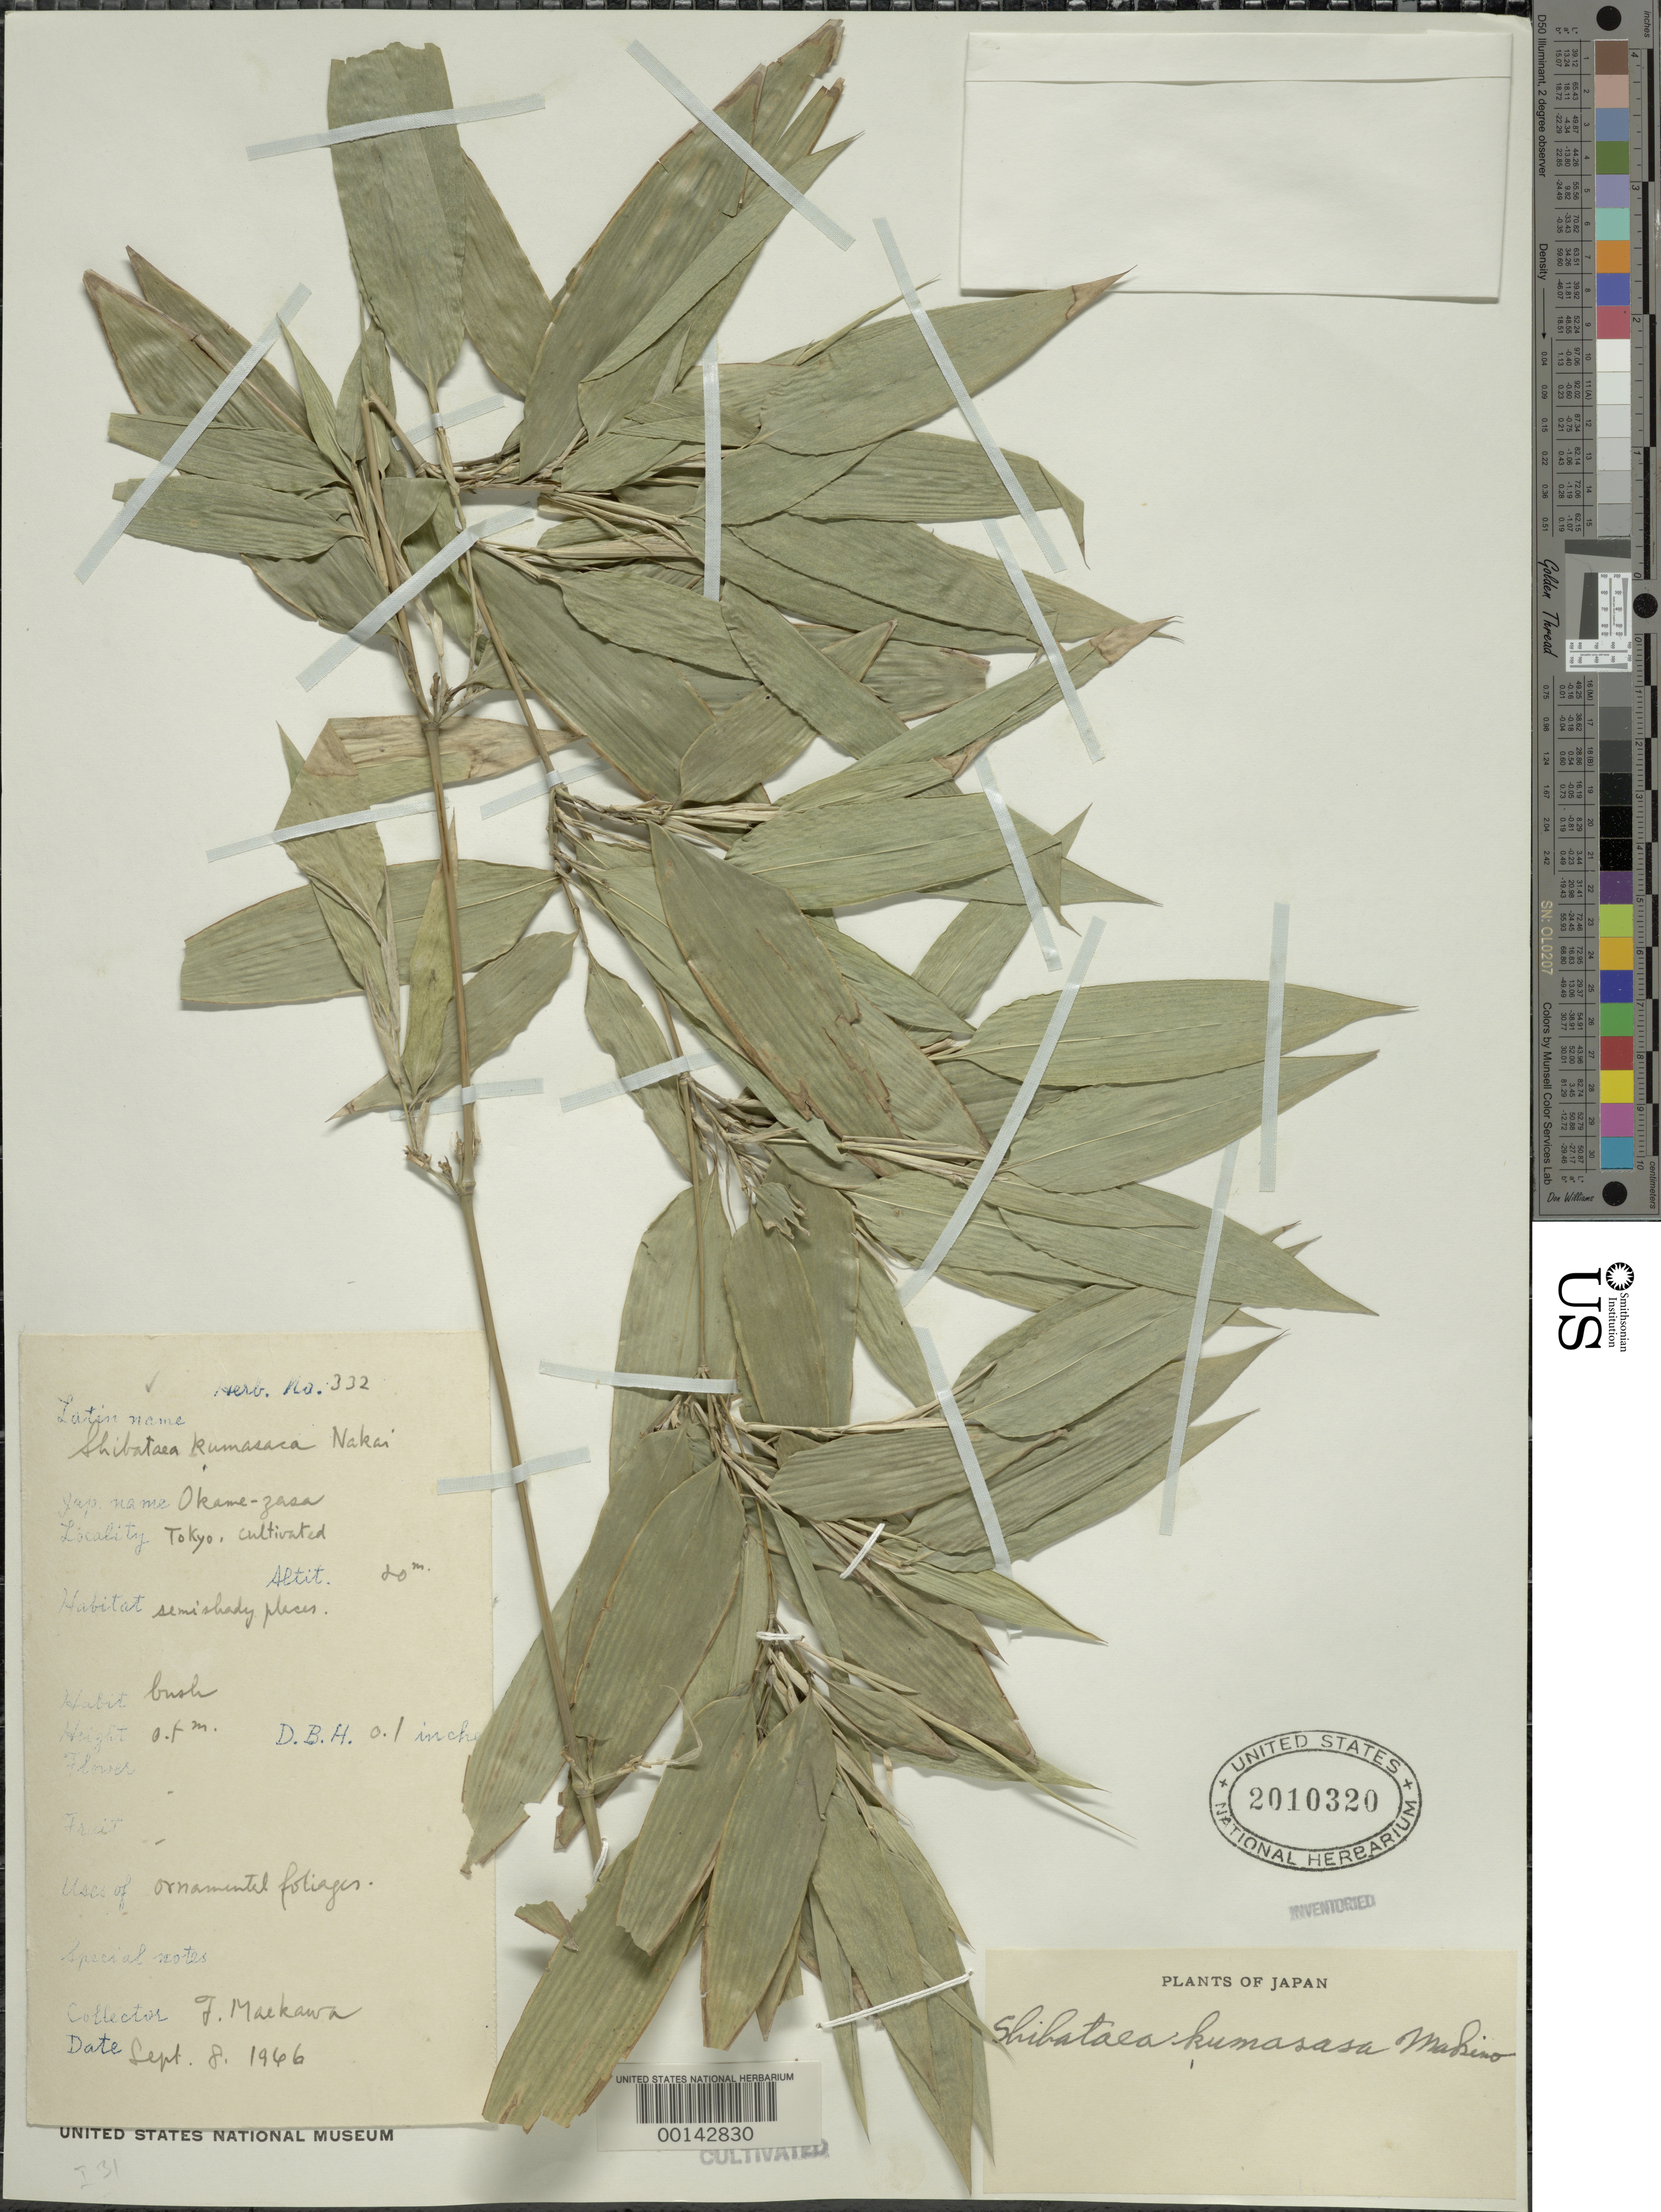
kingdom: Plantae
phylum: Tracheophyta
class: Liliopsida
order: Poales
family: Poaceae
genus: Shibataea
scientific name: Shibataea kumasasa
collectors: F. Maekawa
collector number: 332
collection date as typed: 08 Sep 1966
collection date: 1966-09-08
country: Japan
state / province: Tokyo, Federal City of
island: Honshu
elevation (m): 20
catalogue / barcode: US 2010320